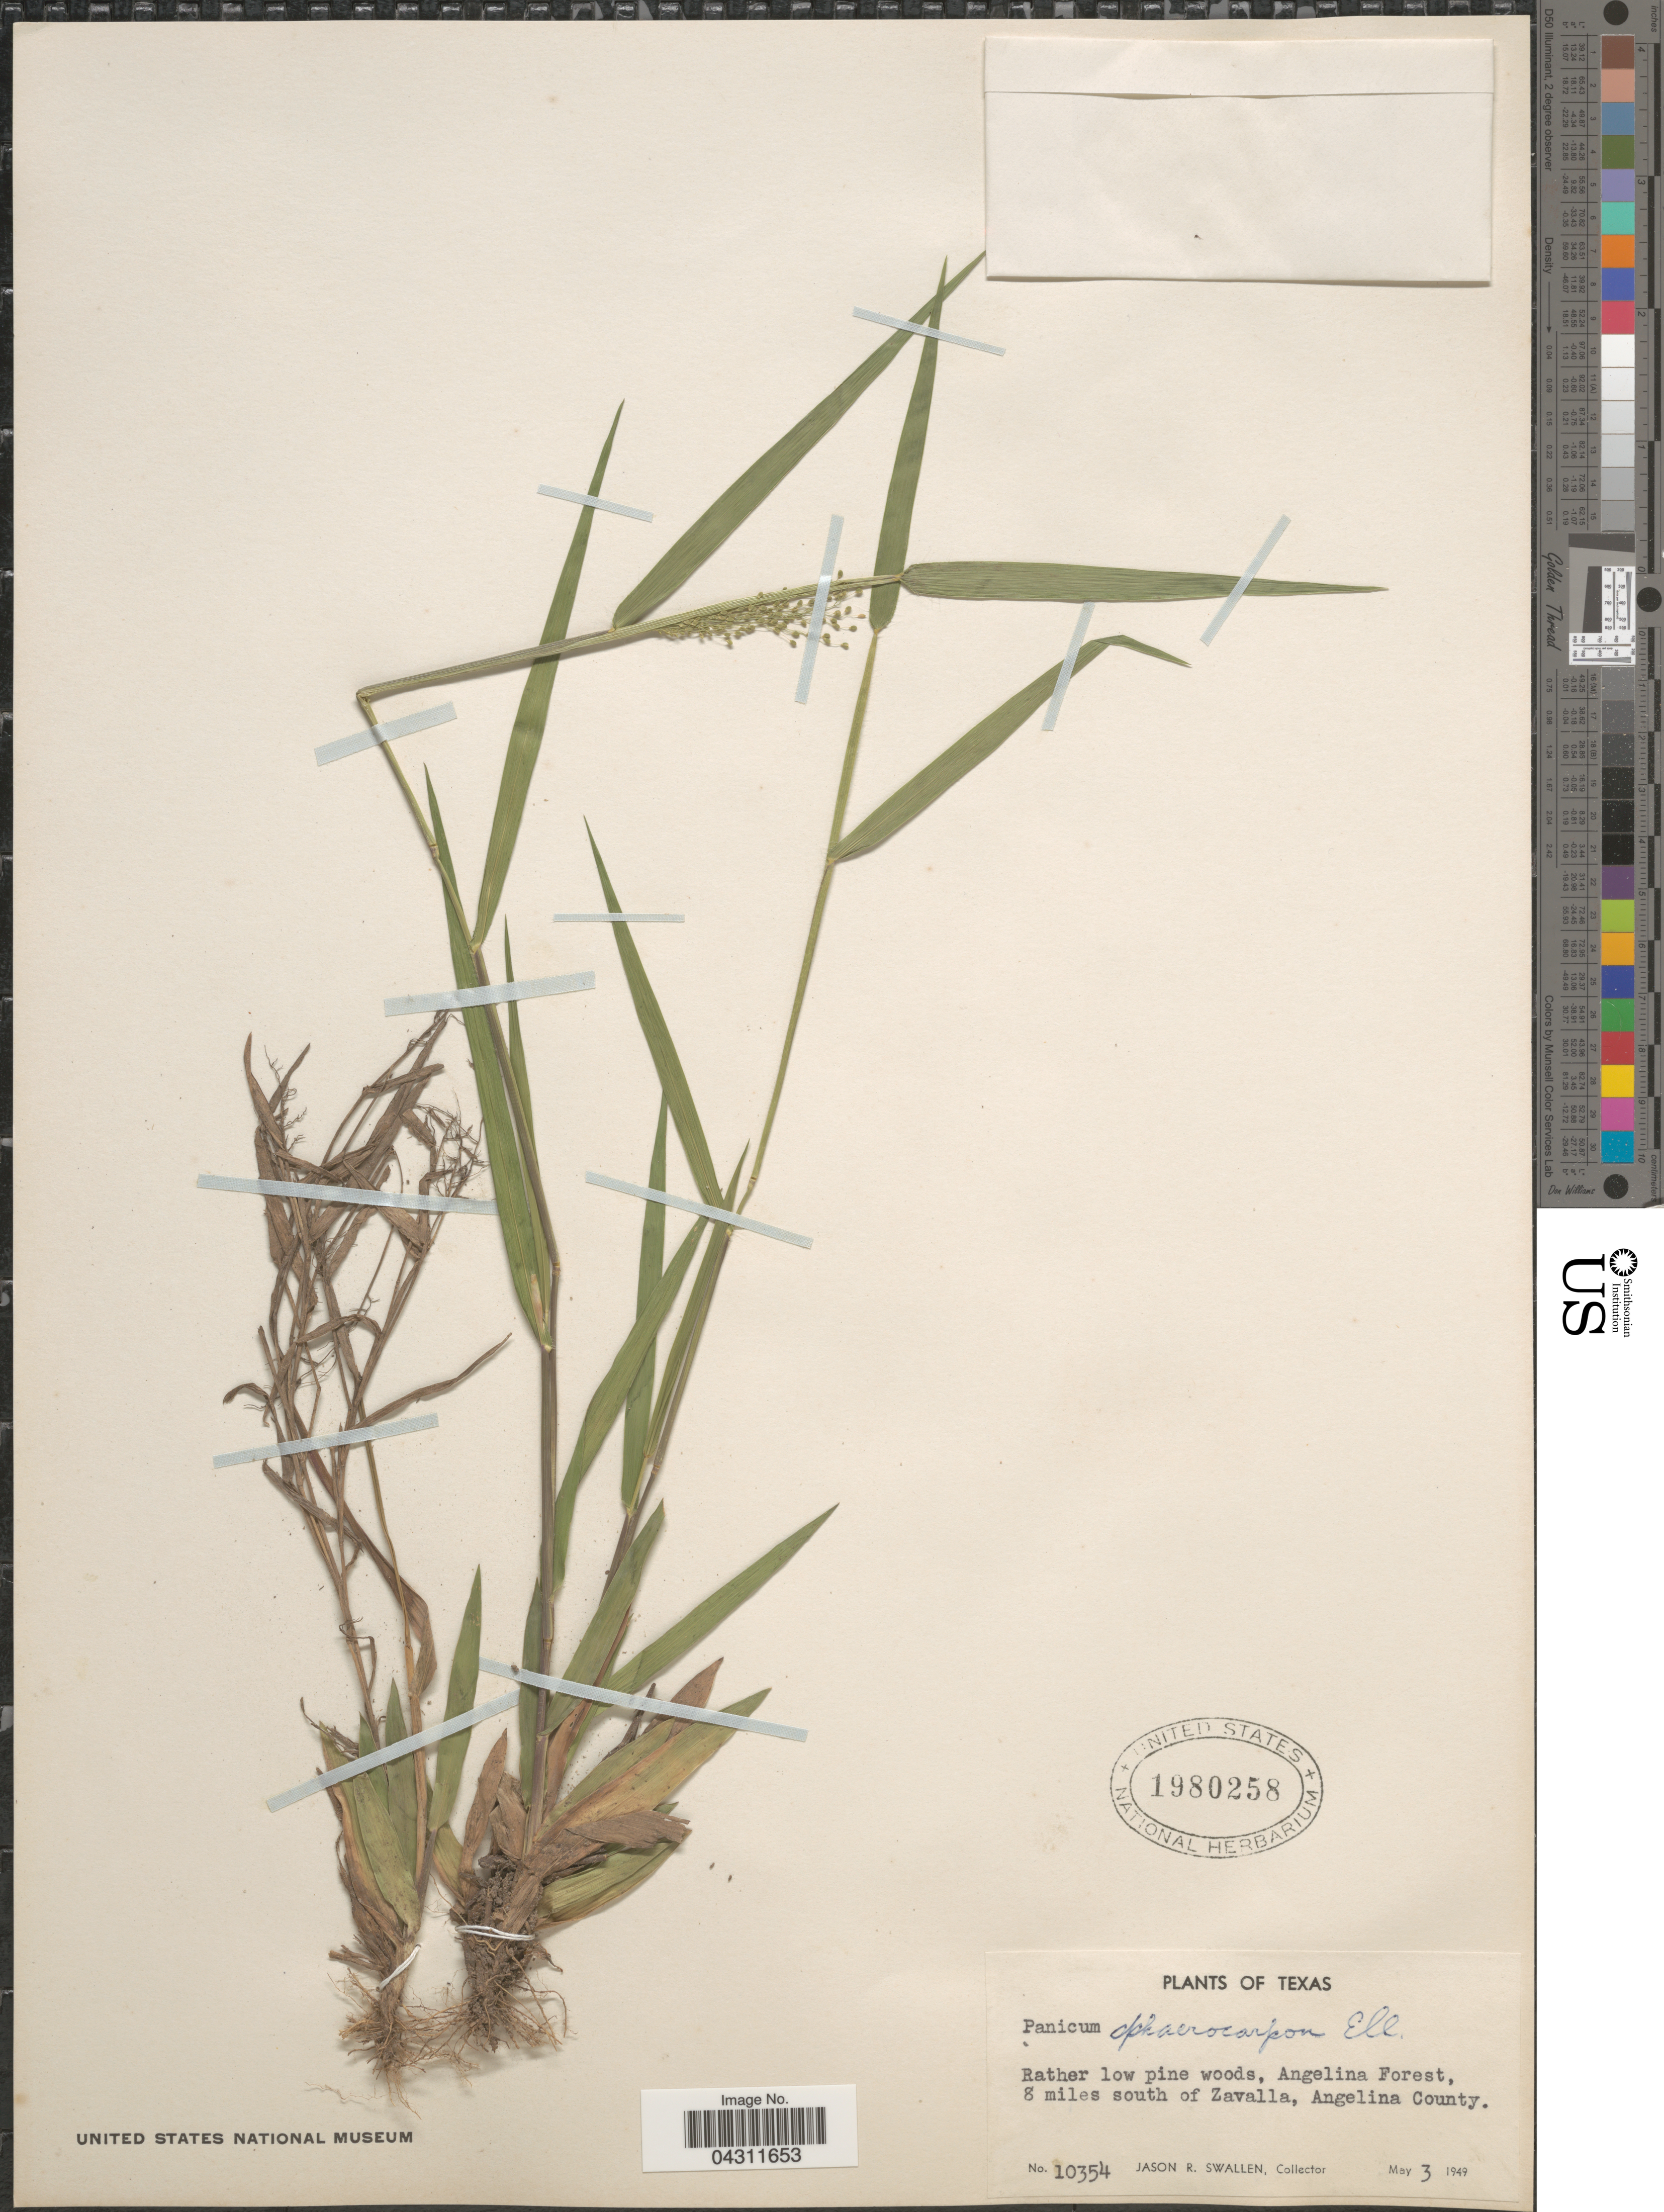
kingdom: Plantae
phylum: Tracheophyta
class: Liliopsida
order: Poales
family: Poaceae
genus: Dichanthelium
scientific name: Dichanthelium strigosum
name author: (Muhl. ex Elliott) Freckmann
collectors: J. R. Swallen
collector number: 10354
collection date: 1949-05-03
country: United States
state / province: Texas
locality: Rather low pine woods, Angelina Forest, 8 miles south of Zavalla, Angelina County.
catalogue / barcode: US 1980258